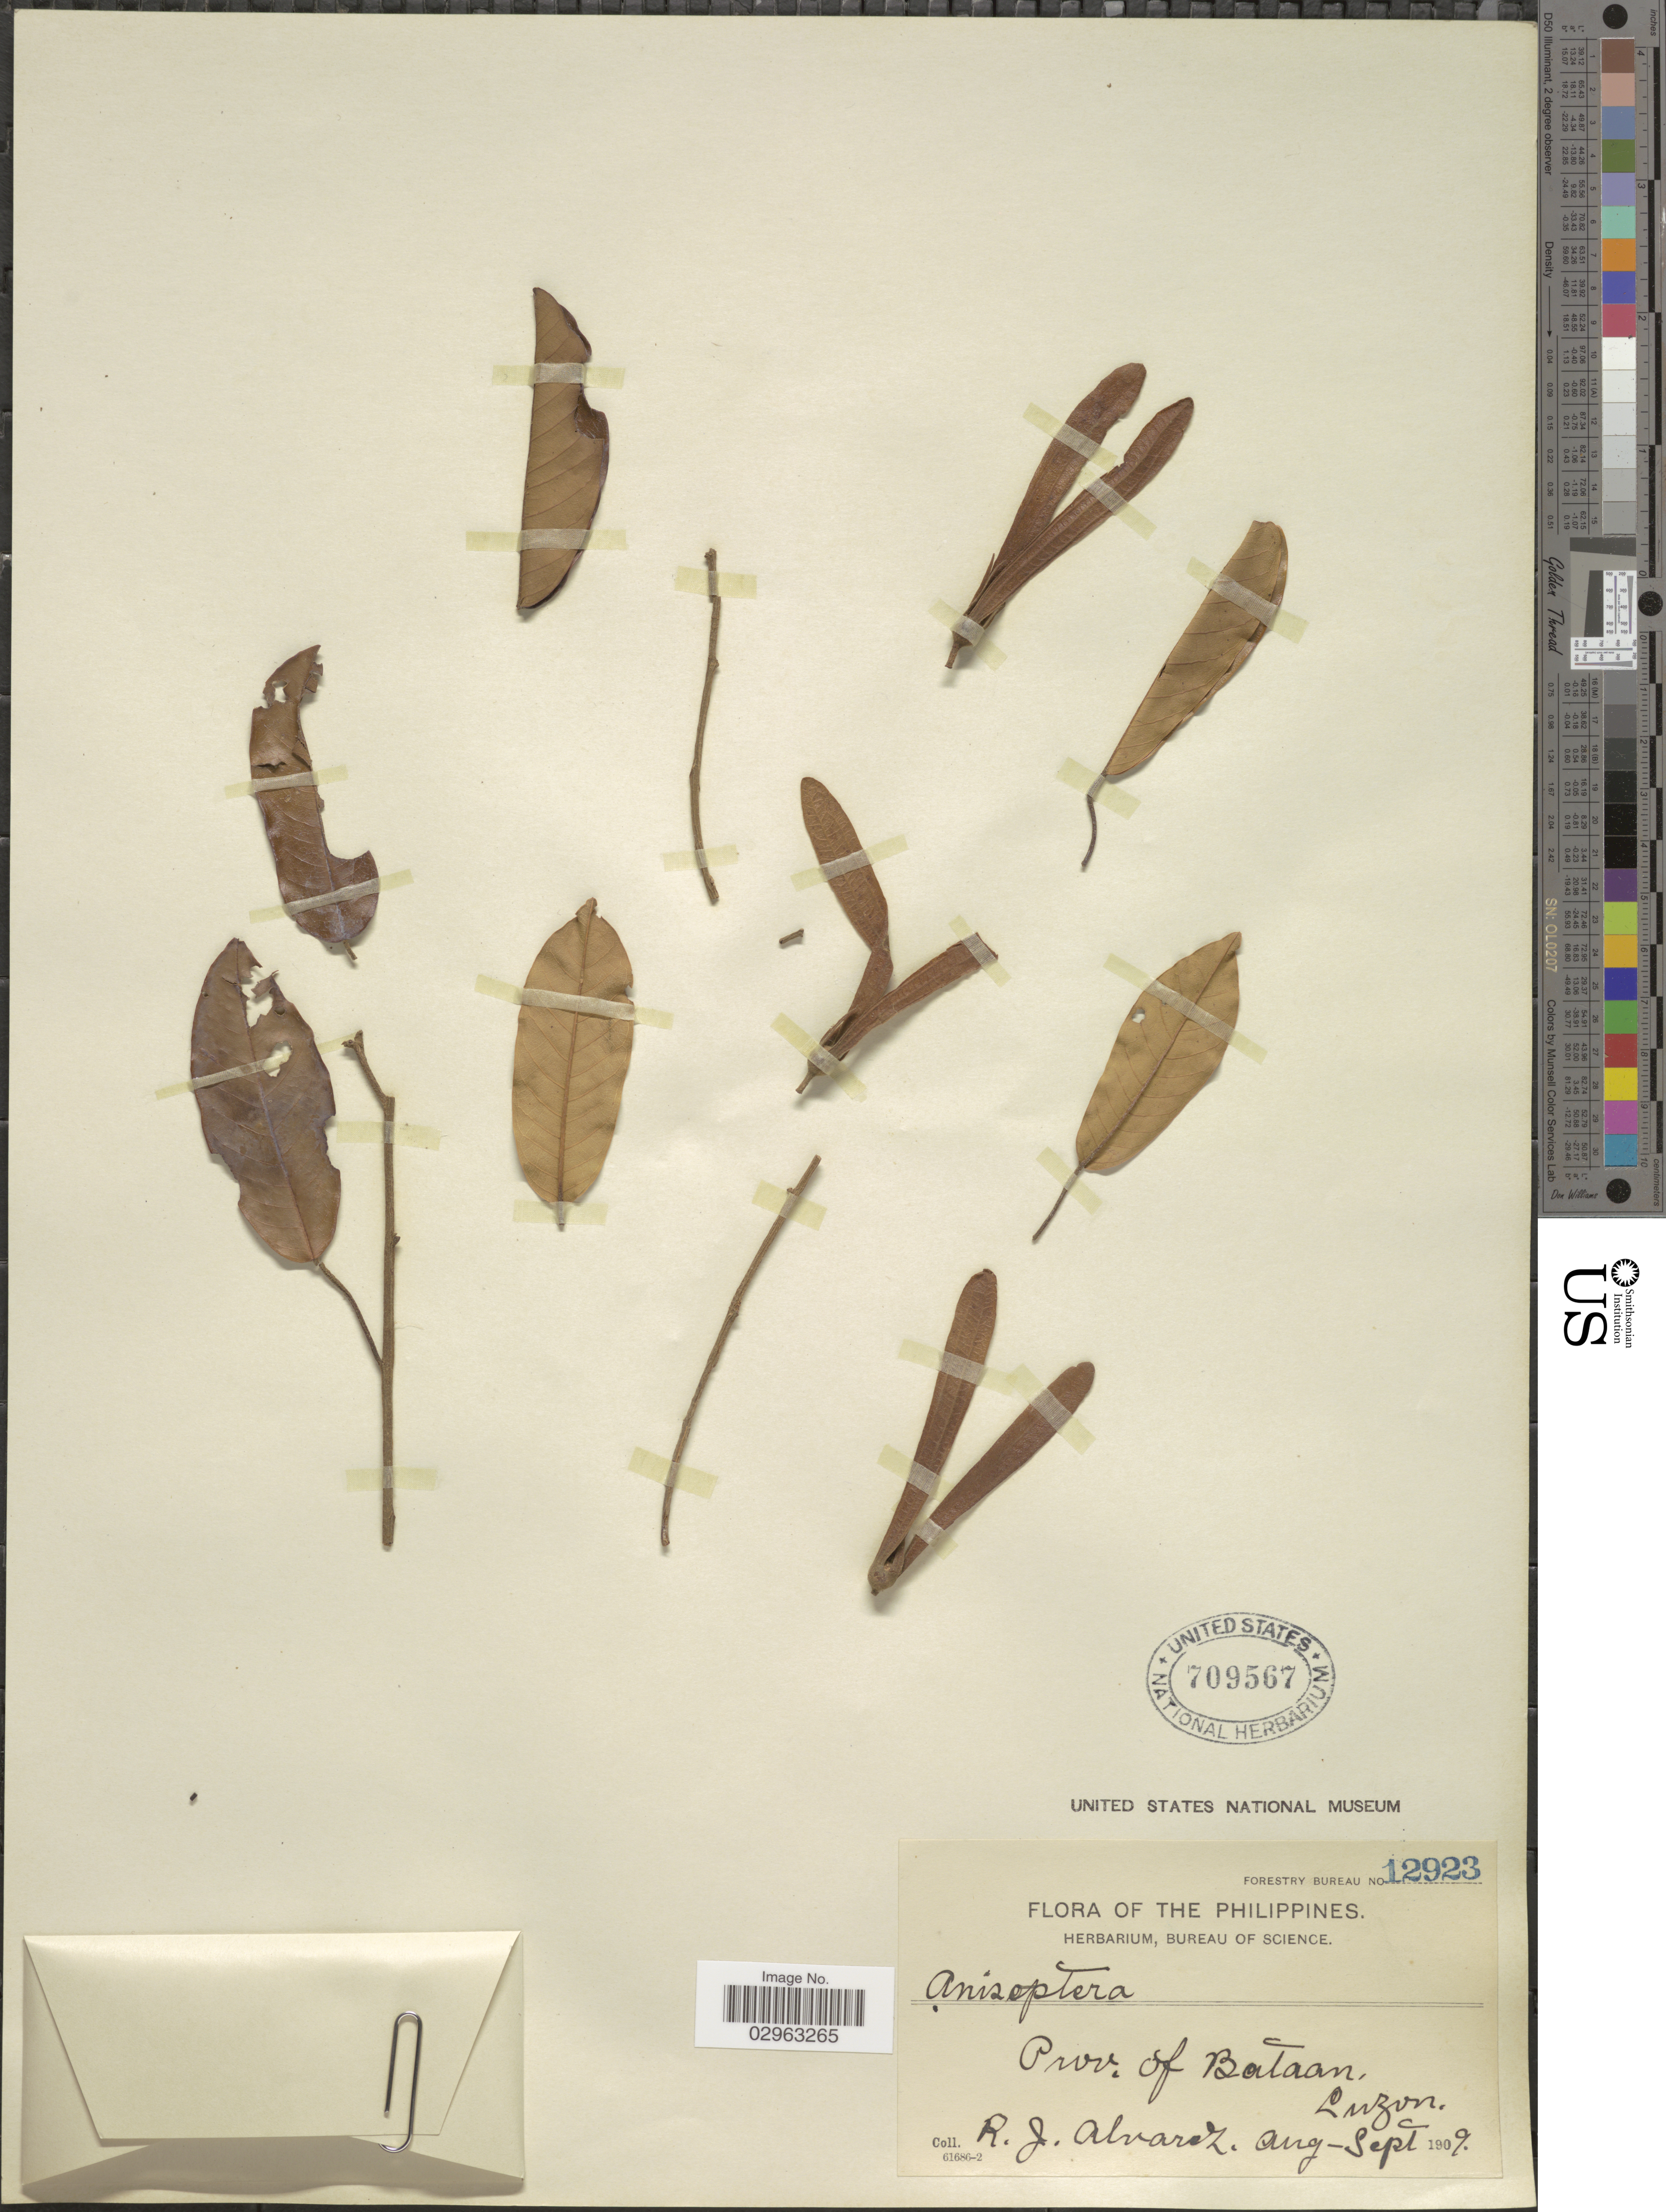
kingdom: Plantae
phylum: Tracheophyta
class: Magnoliopsida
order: Malvales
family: Dipterocarpaceae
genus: Anisoptera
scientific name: Anisoptera sp.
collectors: R. Alvarez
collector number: Forestry Bureau 12923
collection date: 1909-08/1909-09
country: Philippines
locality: Prov. Bataan, Luzon.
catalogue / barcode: US 709567